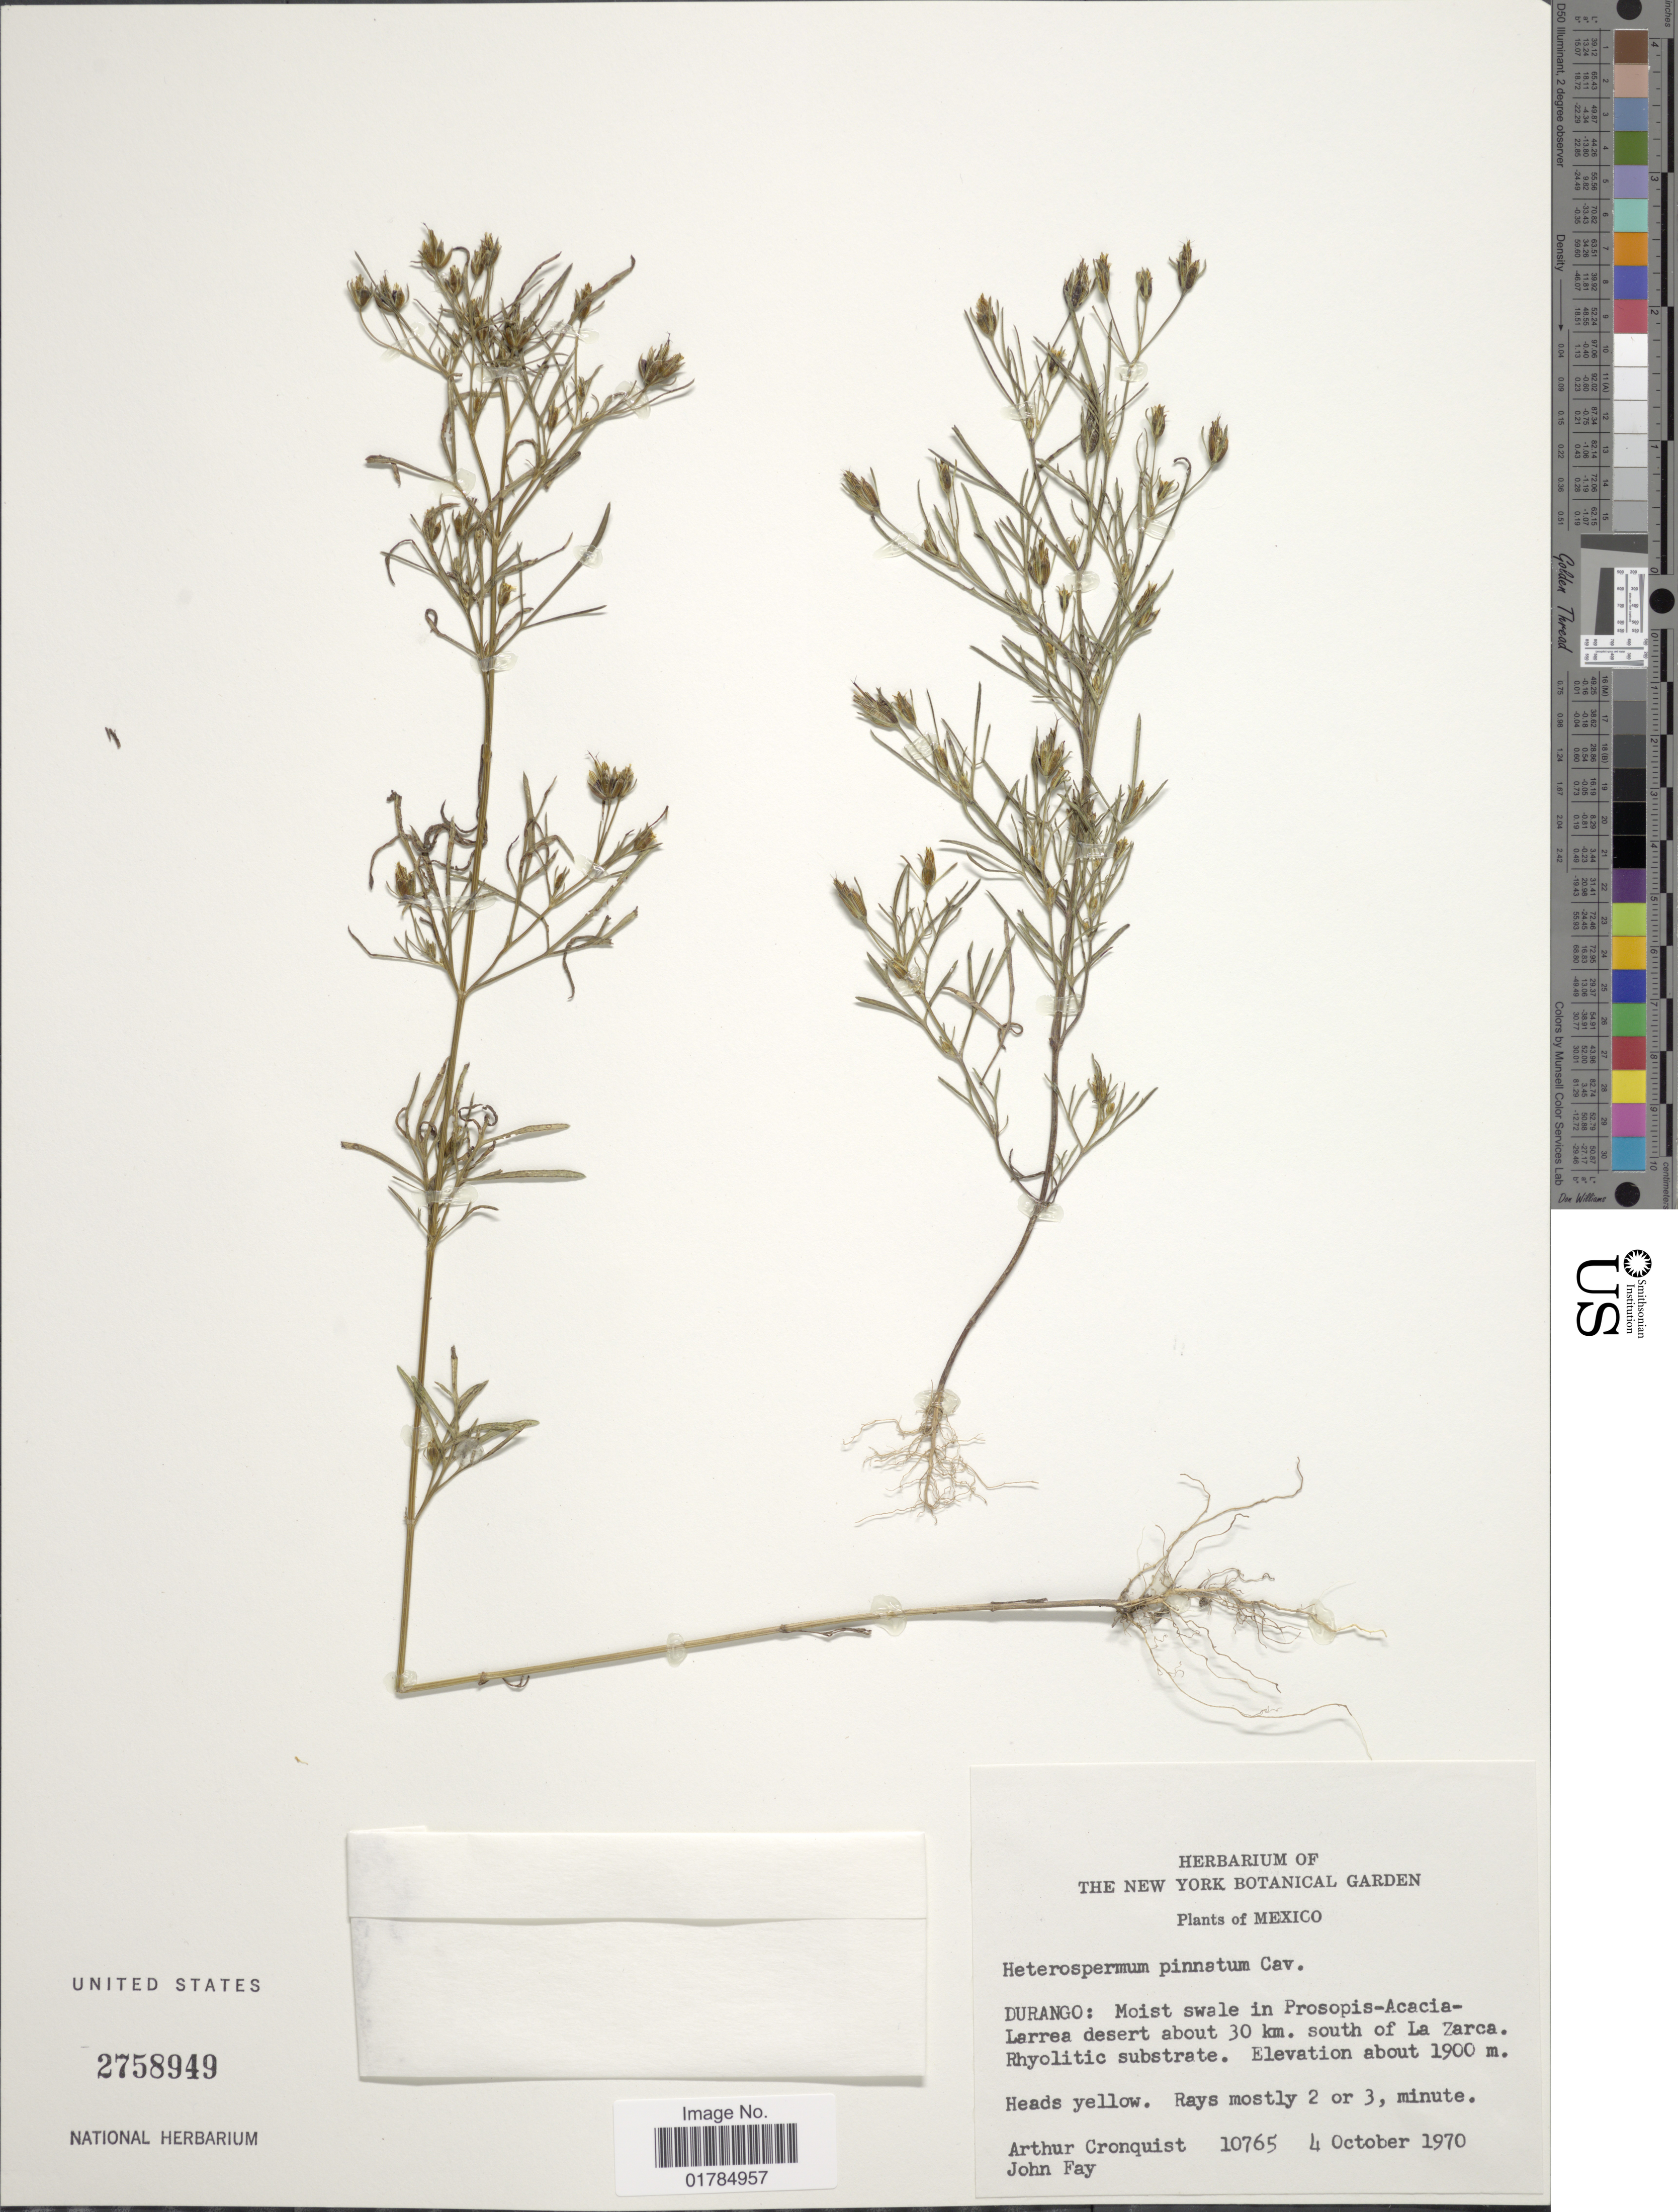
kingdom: Plantae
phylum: Tracheophyta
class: Magnoliopsida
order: Asterales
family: Asteraceae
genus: Heterosperma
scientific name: Heterosperma pinnatum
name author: Cav.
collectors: A. J. Cronquist & J. M. Fay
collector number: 10765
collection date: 1970-10-04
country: Mexico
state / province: Durango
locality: About 30 km. south of La Zarca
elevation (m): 1900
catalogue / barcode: US 2758949